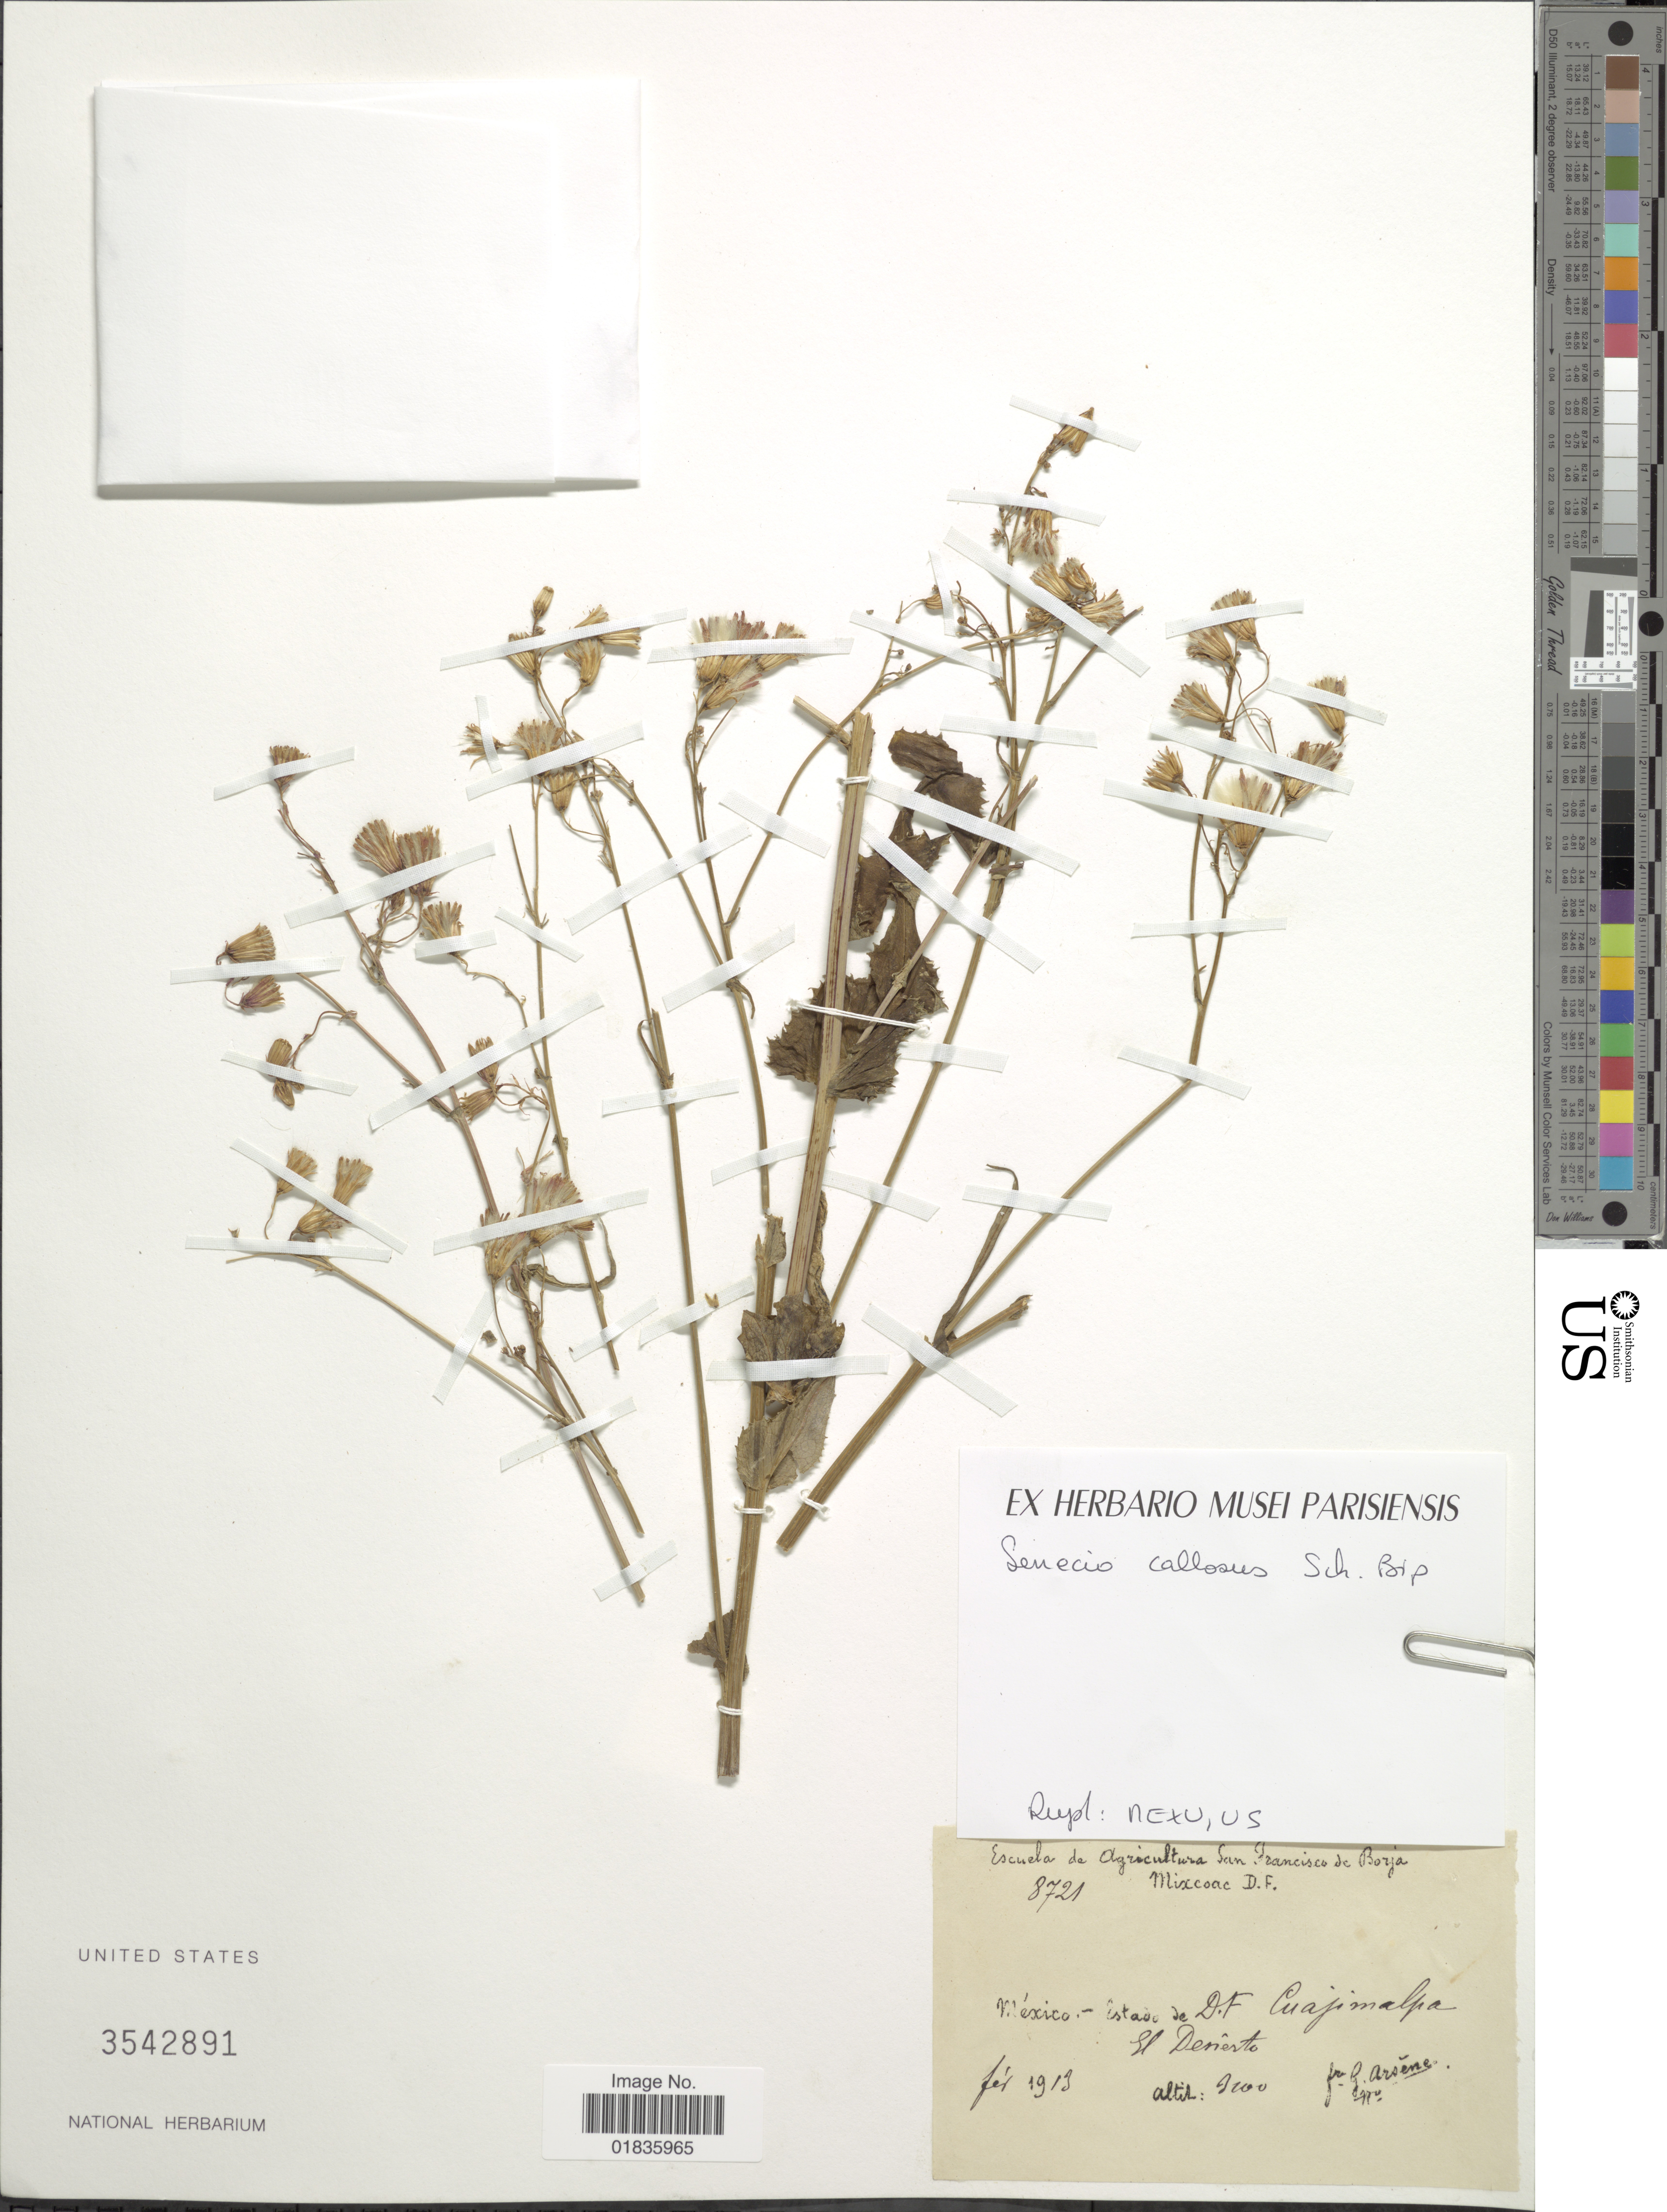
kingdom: Plantae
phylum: Tracheophyta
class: Magnoliopsida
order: Asterales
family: Asteraceae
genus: Senecio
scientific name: Senecio callosus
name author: Sch. Bip.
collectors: Bro. G. Arsène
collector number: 8721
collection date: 1913-02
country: Mexico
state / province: Distrito Federal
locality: Cuajimalpa, El Desierto.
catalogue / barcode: US 3542891